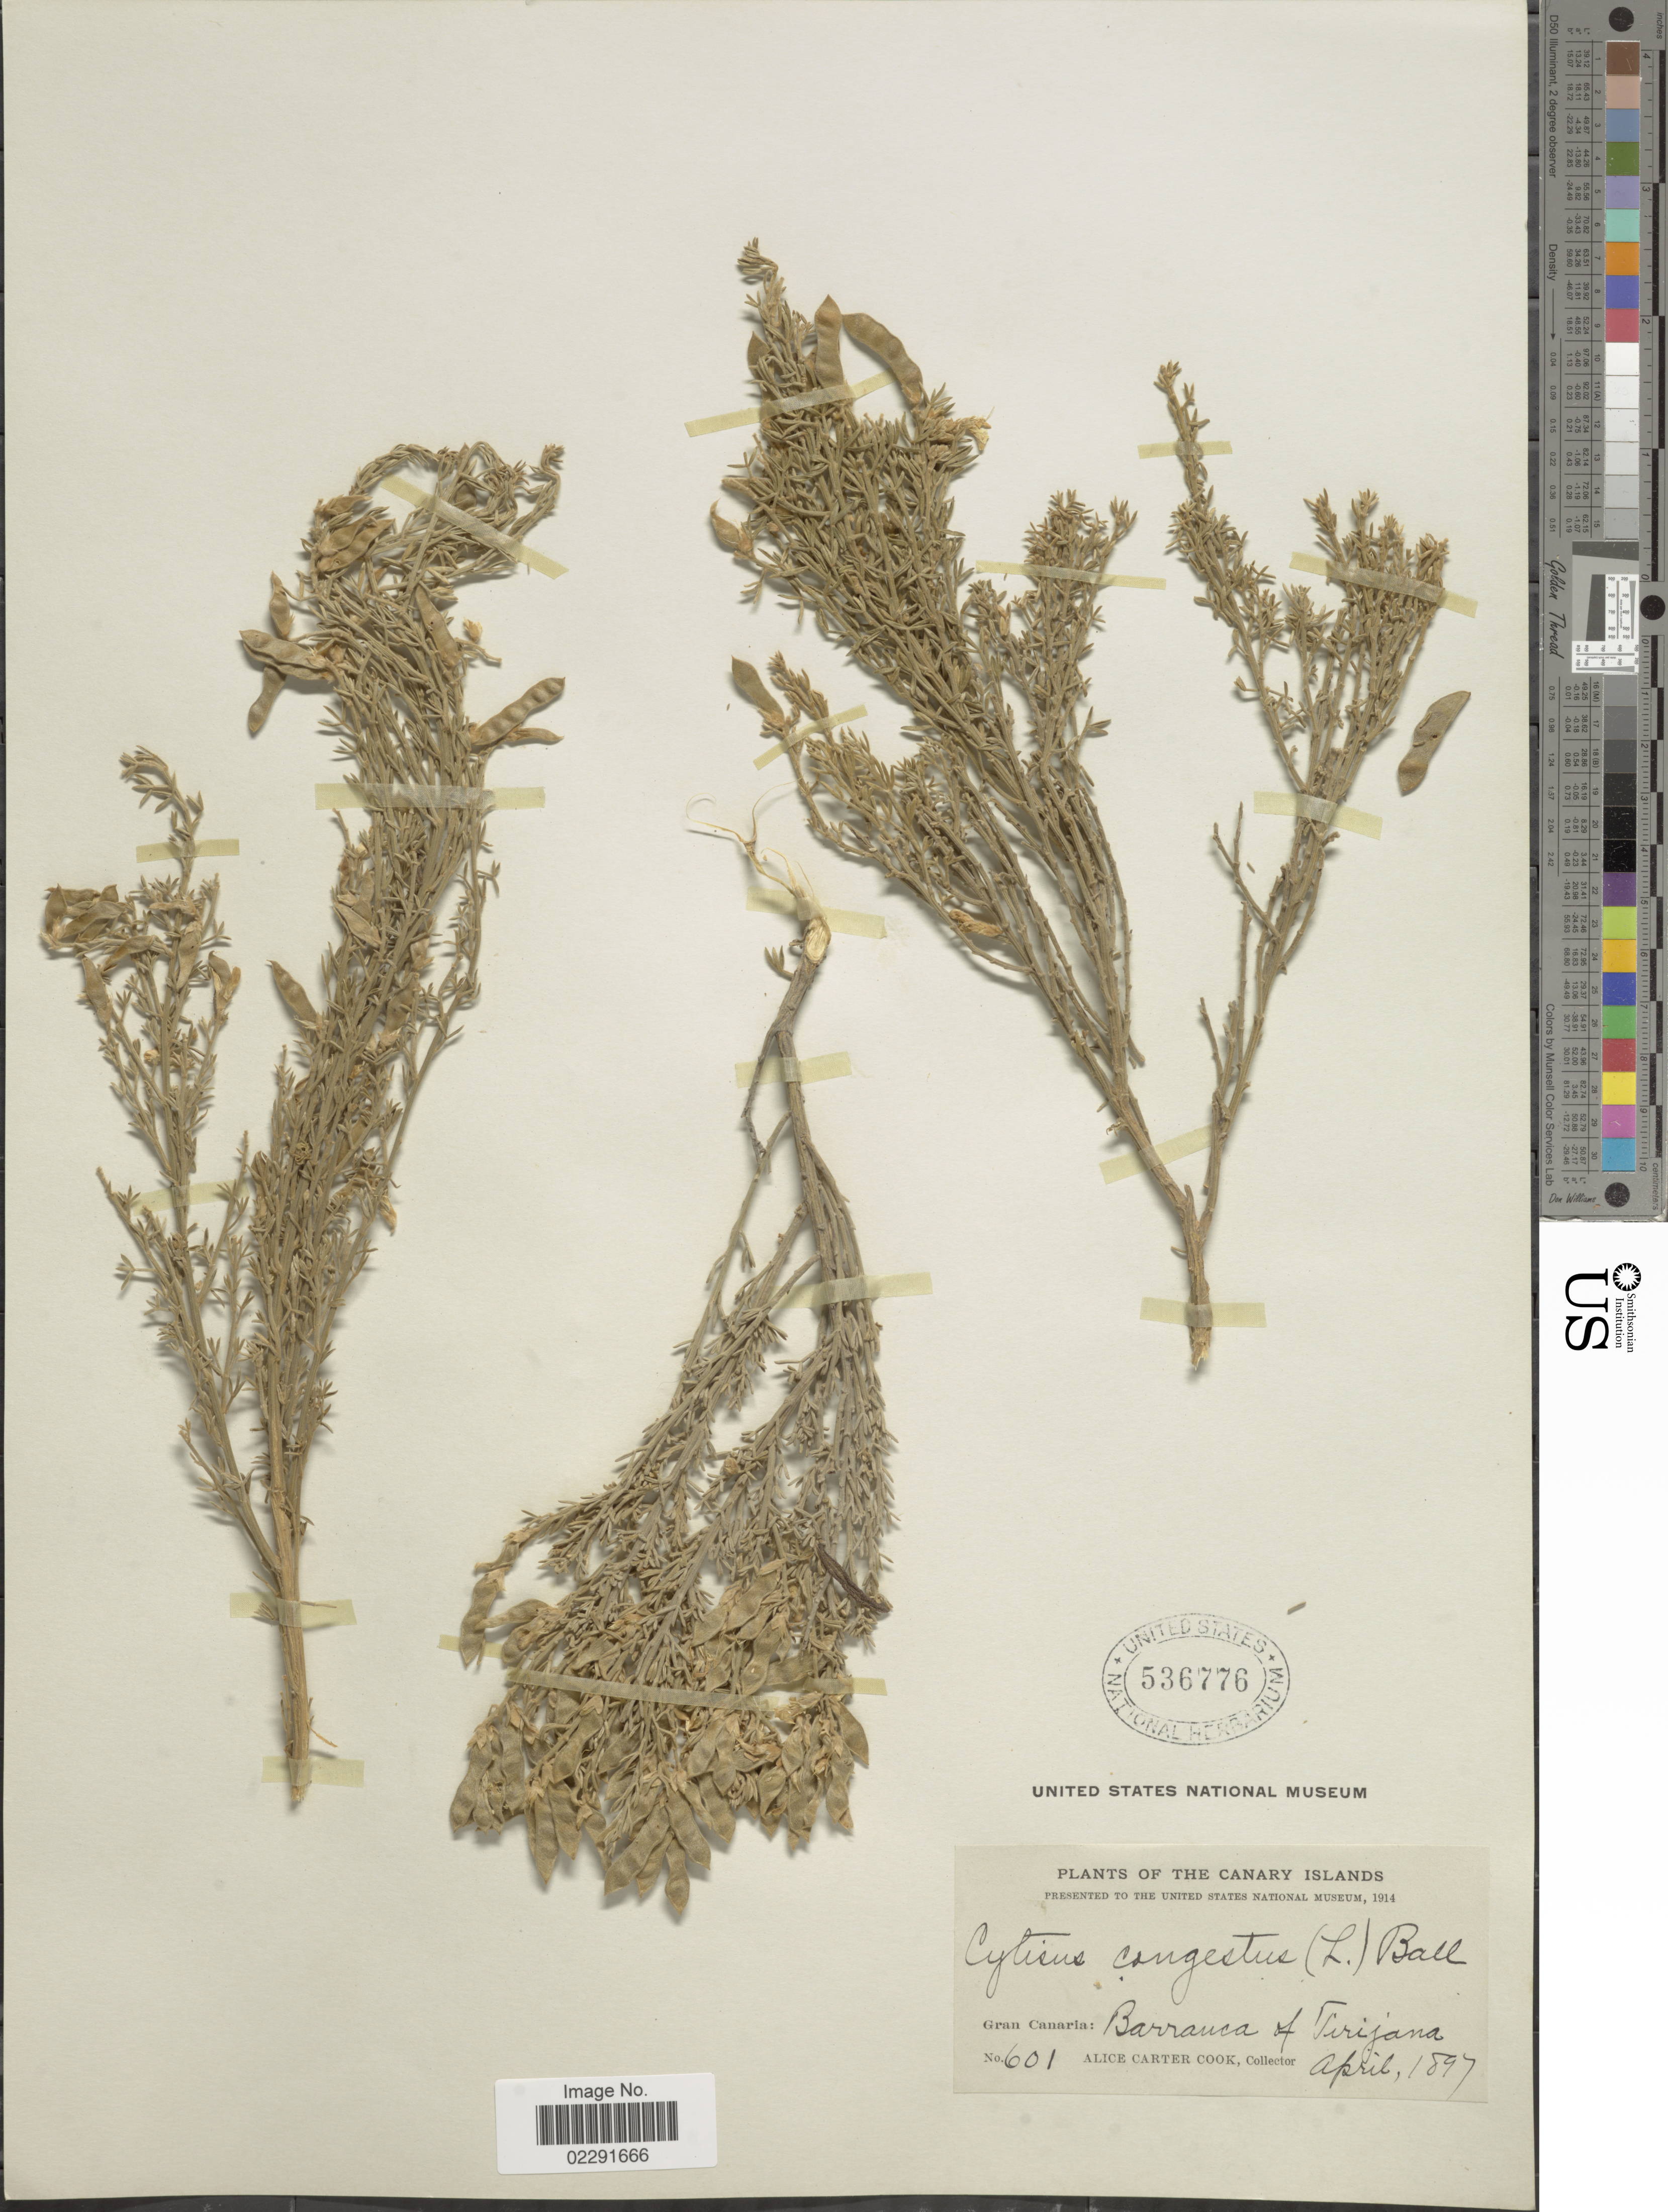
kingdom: Plantae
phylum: Tracheophyta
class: Magnoliopsida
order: Fabales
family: Fabaceae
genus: Genista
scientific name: Genista microphylla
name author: DC.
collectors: Alice C. Cook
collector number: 601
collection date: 1897-04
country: Spain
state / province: Canarias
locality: Gran Canaria: Barranca + Tirijana.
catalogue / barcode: US 536776